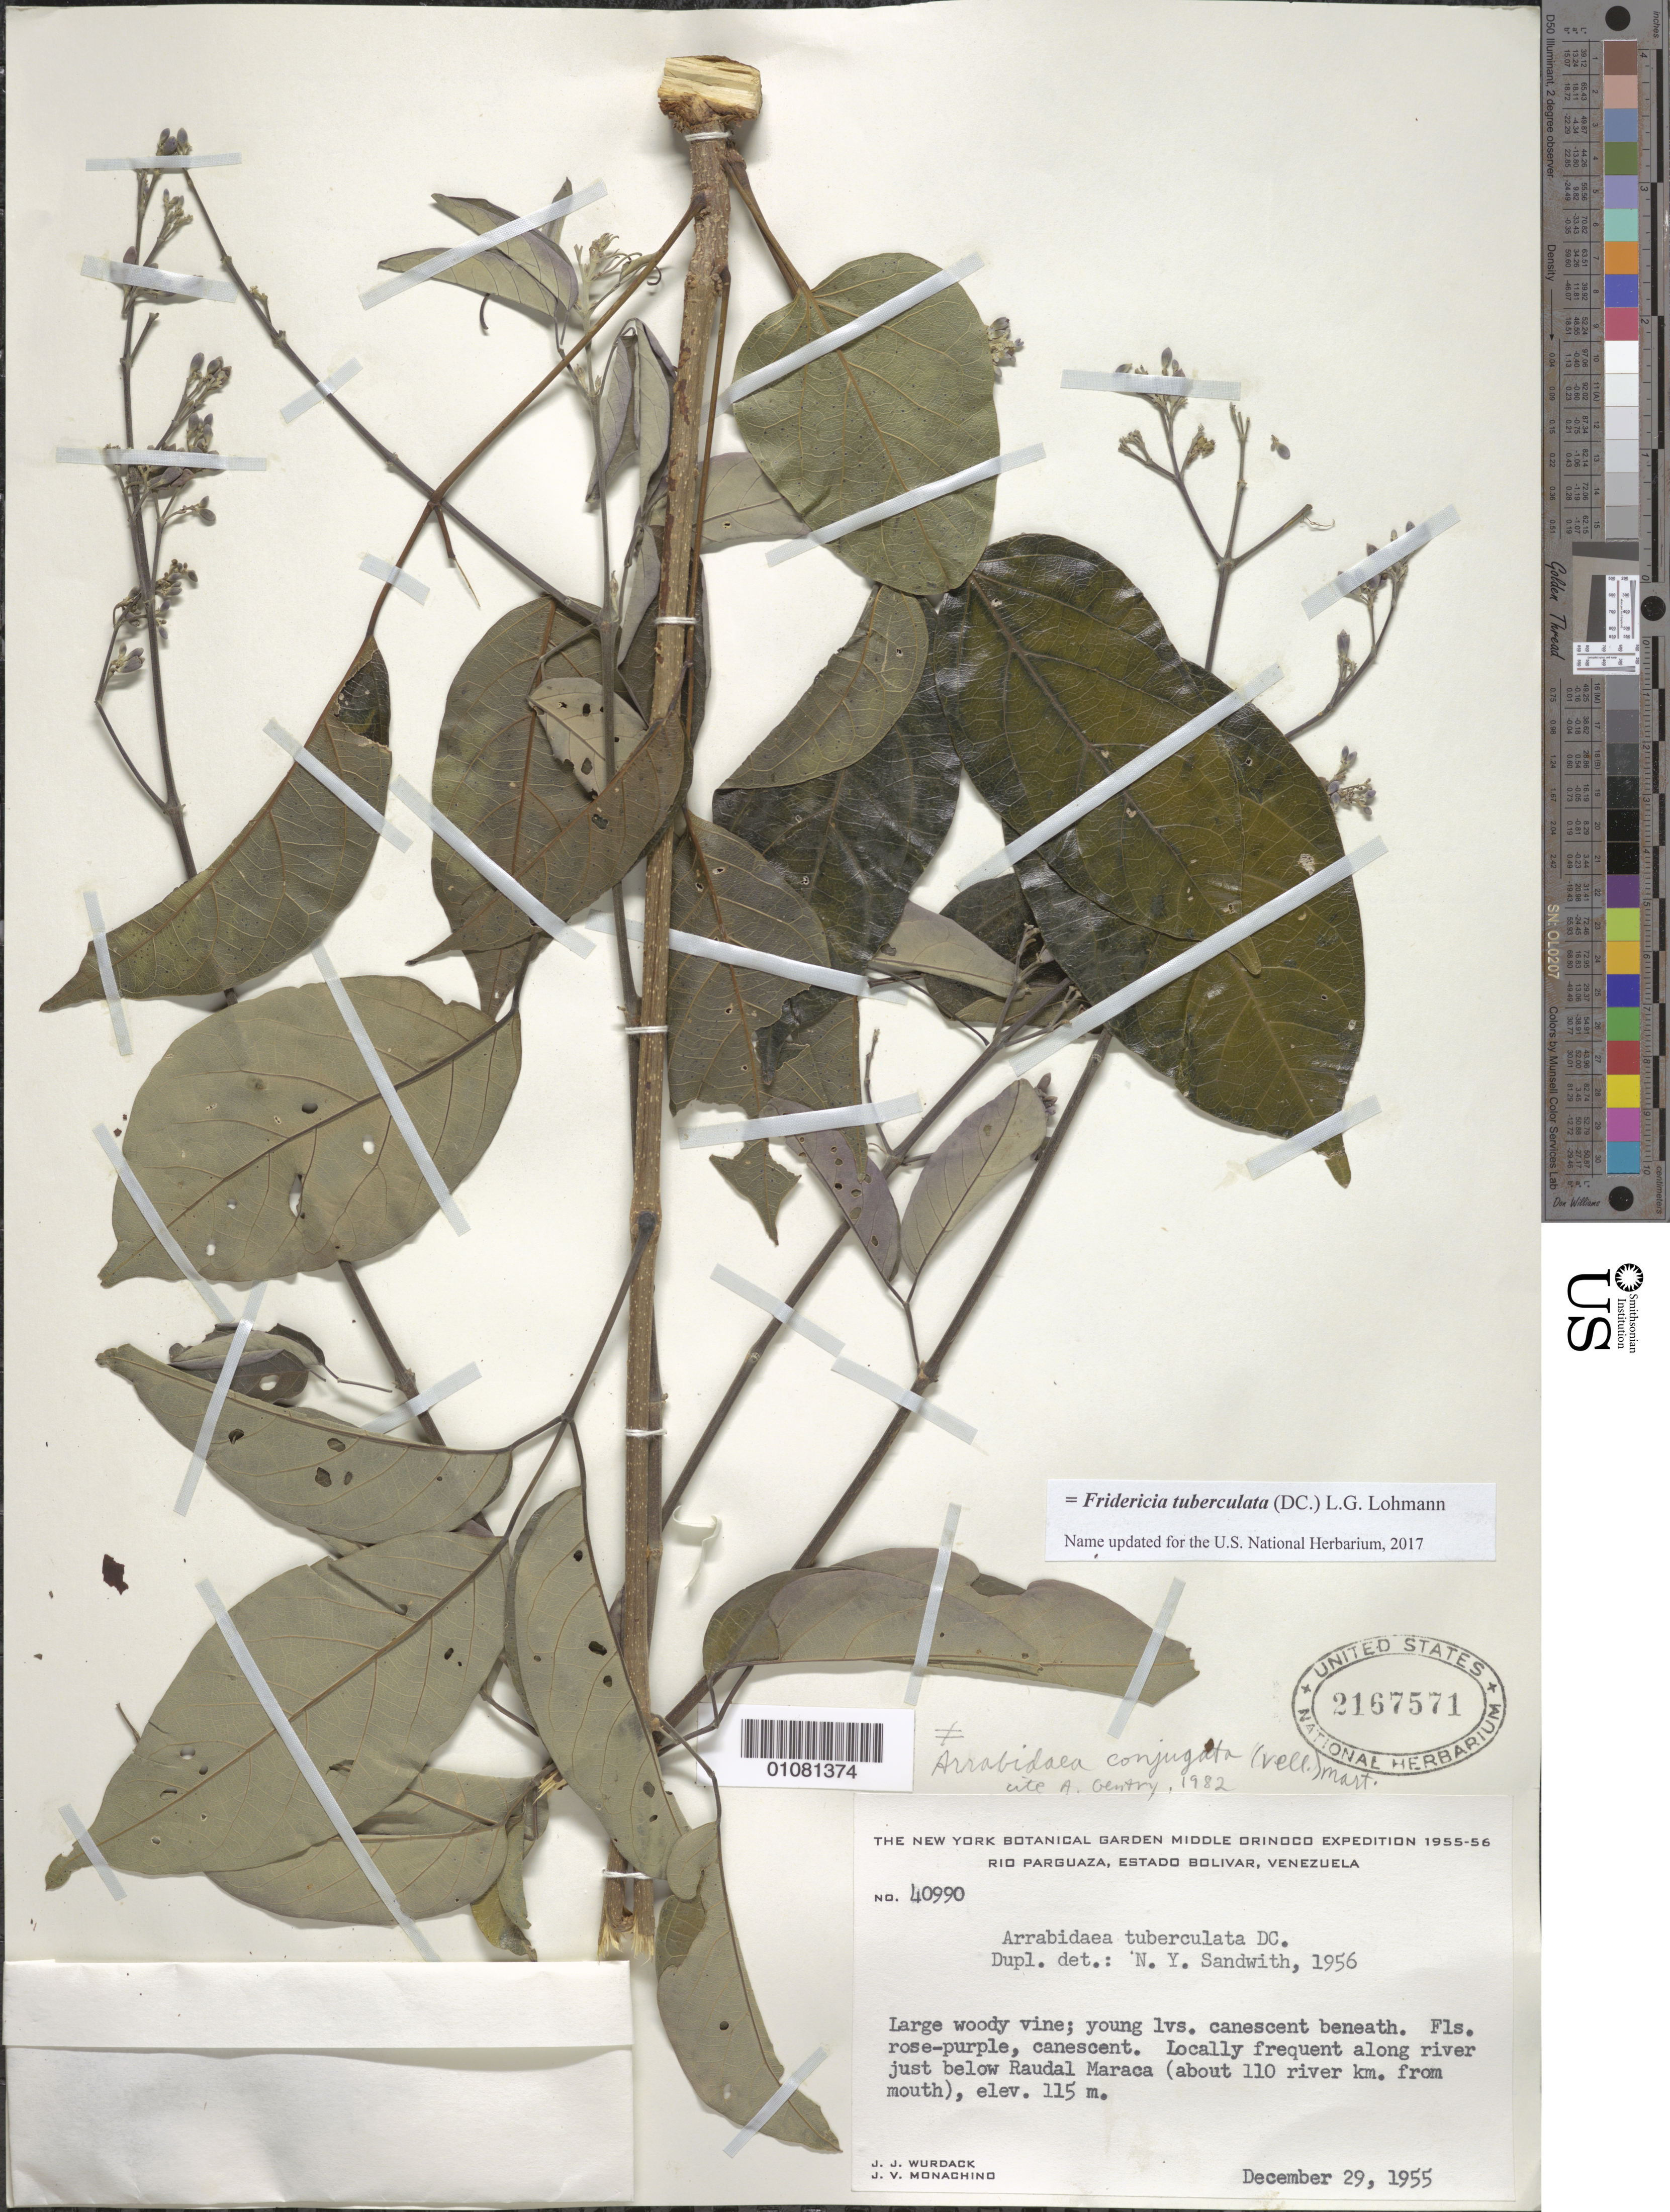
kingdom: Plantae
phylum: Tracheophyta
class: Magnoliopsida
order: Lamiales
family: Bignoniaceae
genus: Fridericia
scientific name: Fridericia tuberculata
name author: (DC.) L.G. Lohmann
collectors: J. J. Wurdack & J. V. Monachino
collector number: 40990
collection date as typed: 29-Dec-55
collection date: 1955-12-29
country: Venezuela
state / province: Bolívar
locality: Río Parguaza, just below Raudal Maraca (about 110 river km from mouth)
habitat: Along river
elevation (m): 115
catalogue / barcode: US 2167571